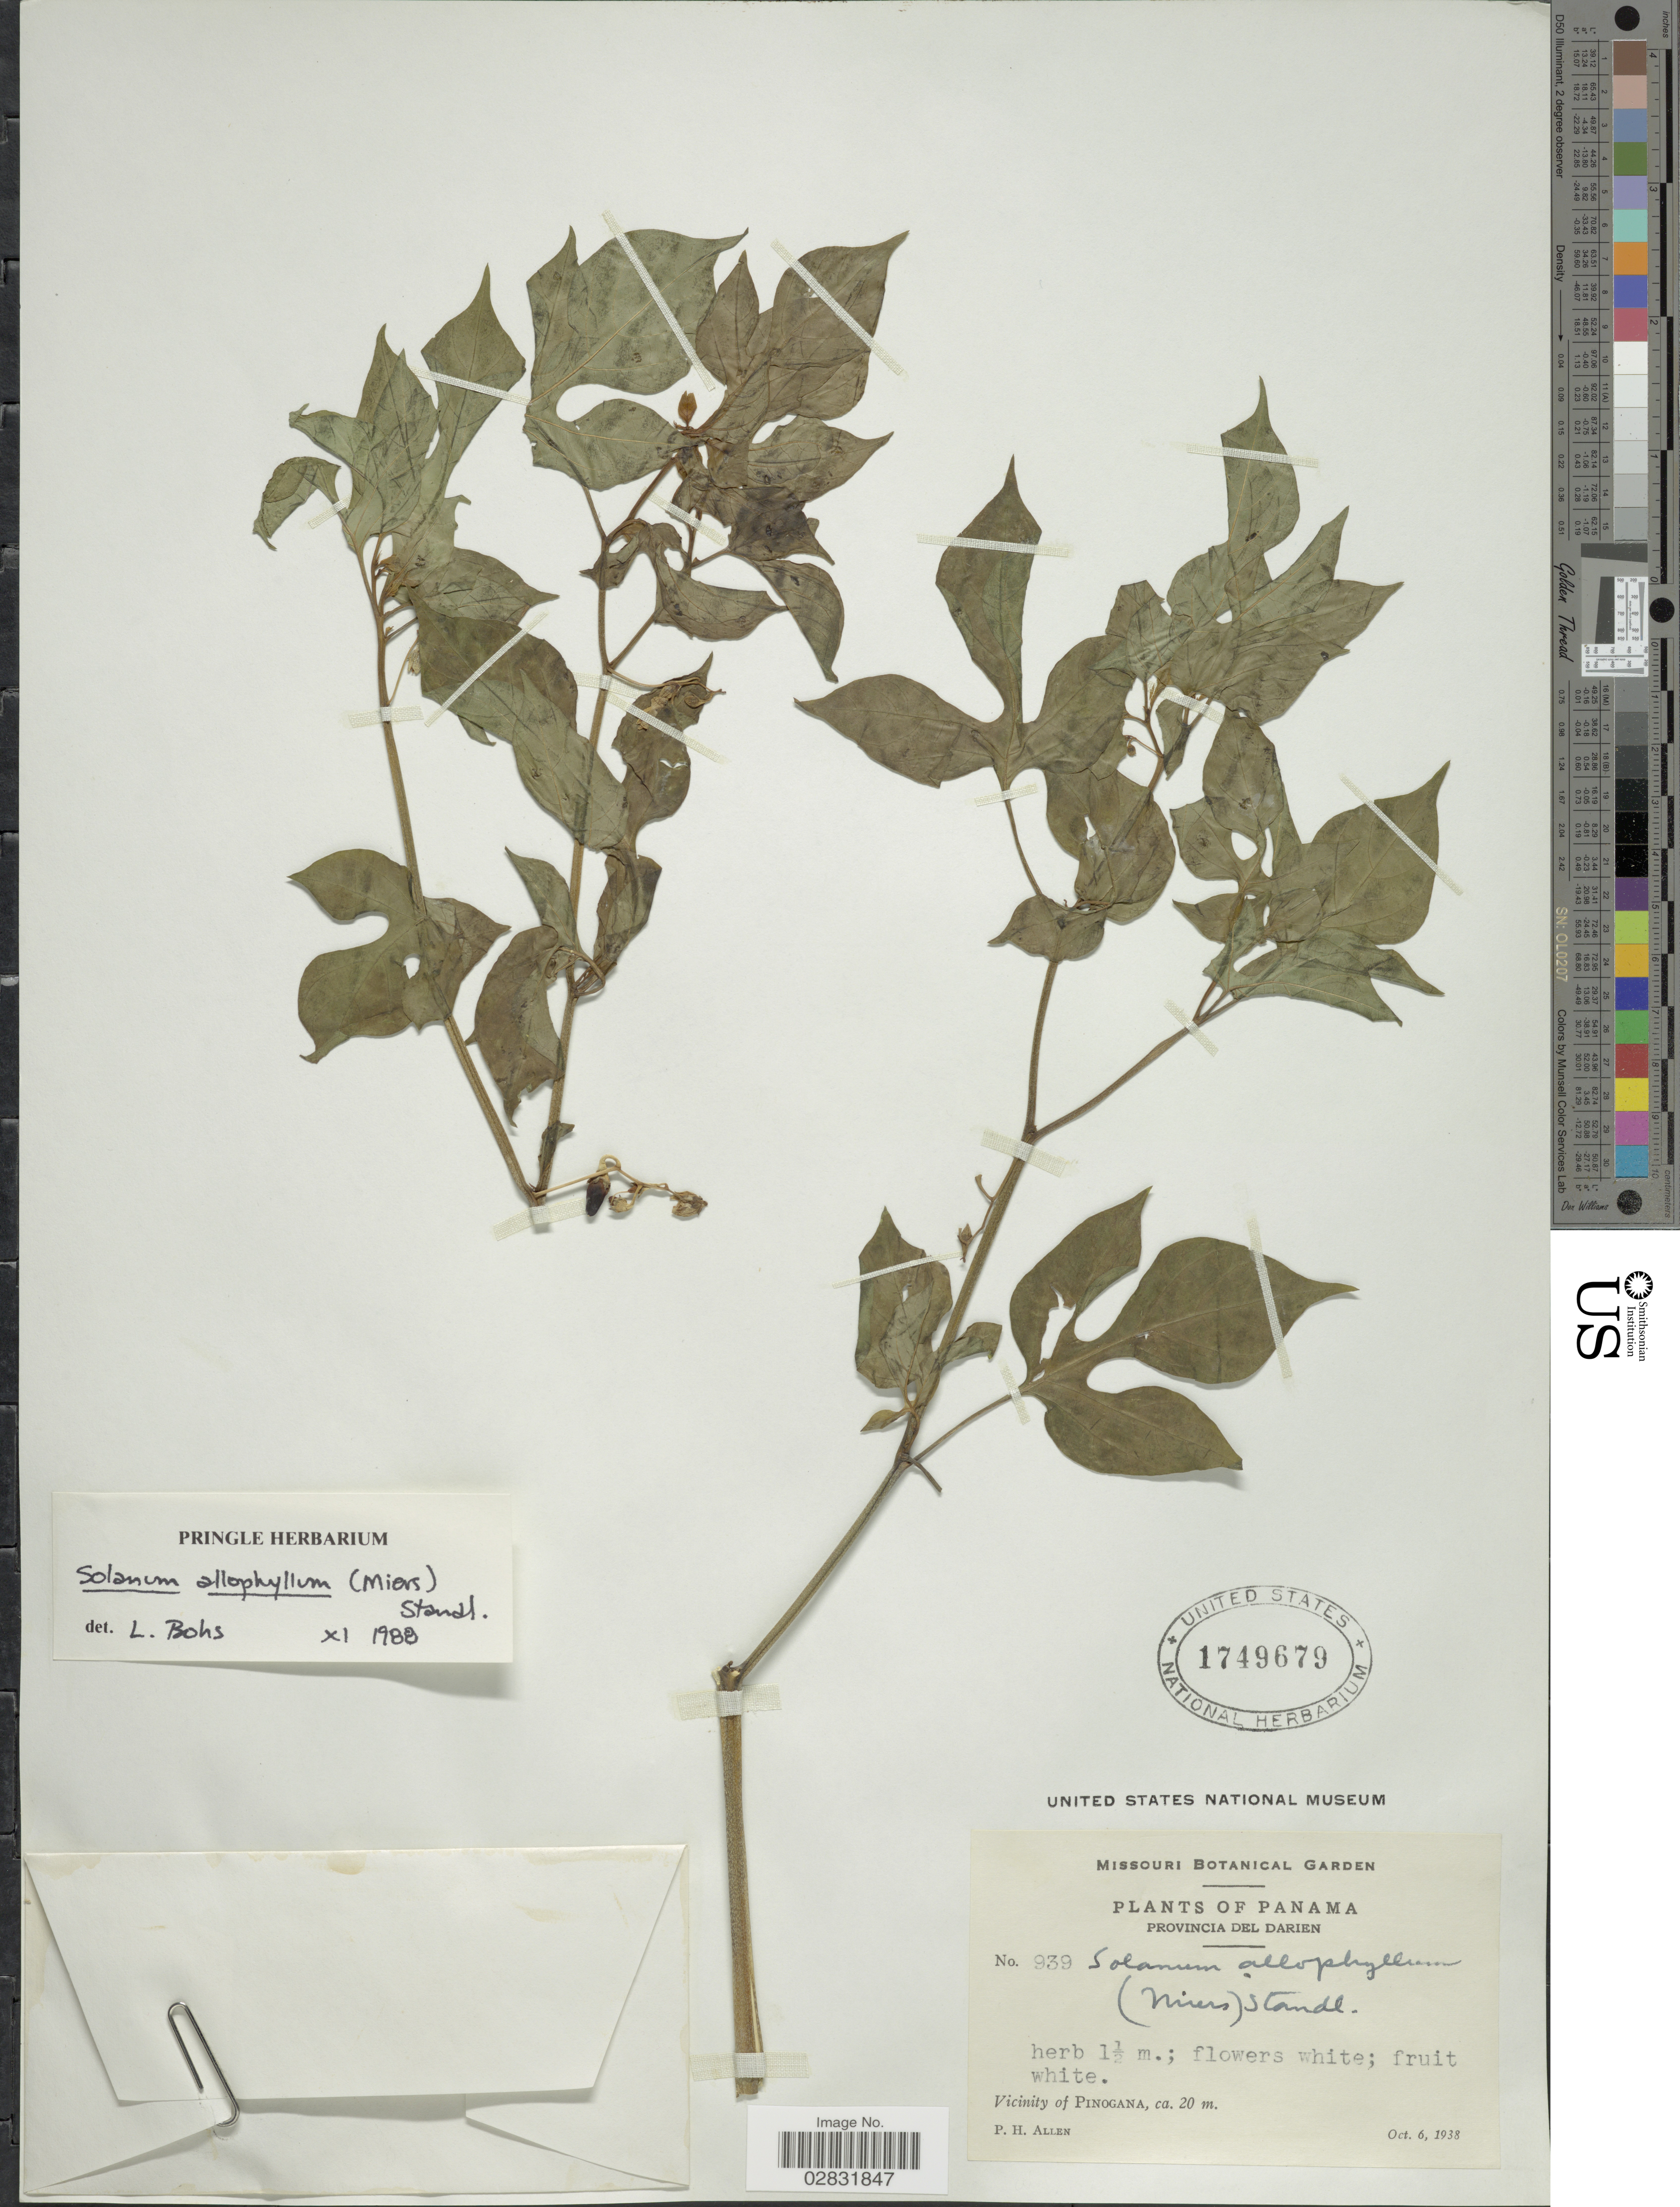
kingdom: Plantae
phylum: Tracheophyta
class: Magnoliopsida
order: Solanales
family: Solanaceae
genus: Solanum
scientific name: Solanum allophyllum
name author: (Miers) Sendtn.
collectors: P. H. Allen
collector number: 939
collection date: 1938-10-06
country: Panama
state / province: Darién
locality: Vicinity of Pinogana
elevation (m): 20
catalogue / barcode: US 1749679